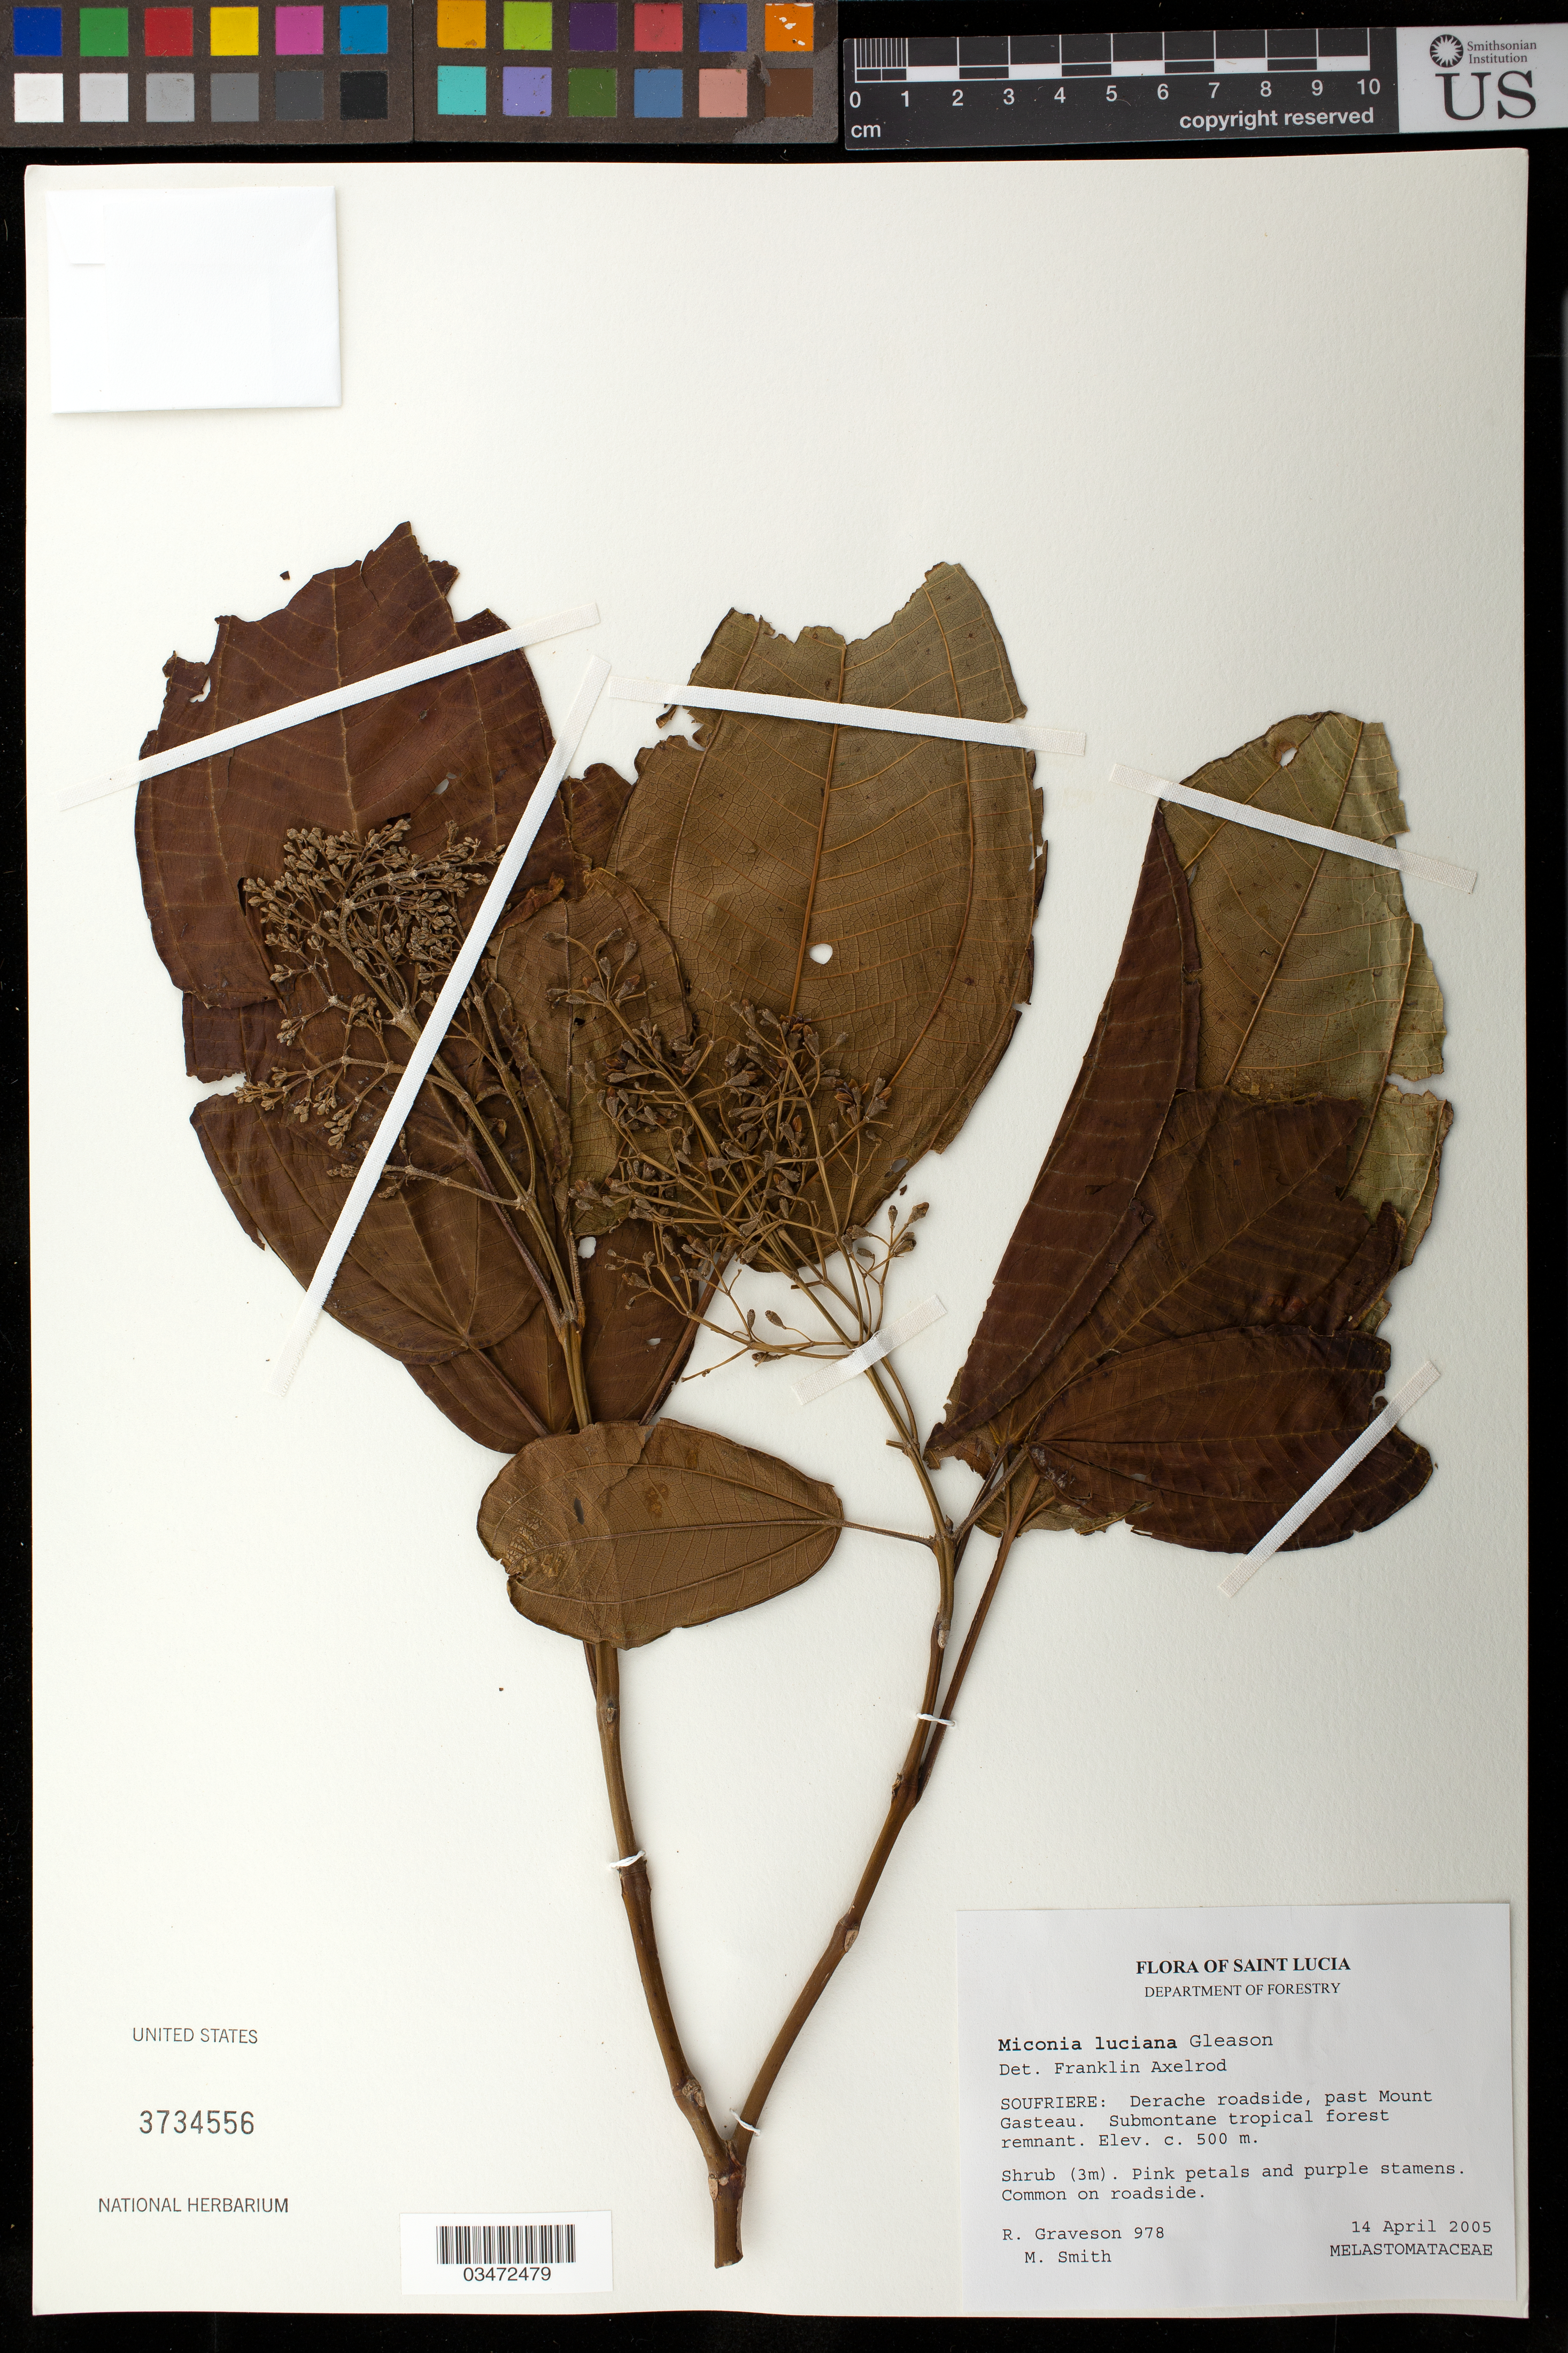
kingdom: Plantae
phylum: Tracheophyta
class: Magnoliopsida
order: Myrtales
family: Melastomataceae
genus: Miconia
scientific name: Miconia luciana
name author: Gleason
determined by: Axelrod, F. S.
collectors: R. Graveson & M. Smith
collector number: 978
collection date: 2005-04-14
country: St. Lucia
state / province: Soufriere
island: St. Lucia I.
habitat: Derache roadside, submontane tropical forest. Common on roadside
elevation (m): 500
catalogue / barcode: US 3734556